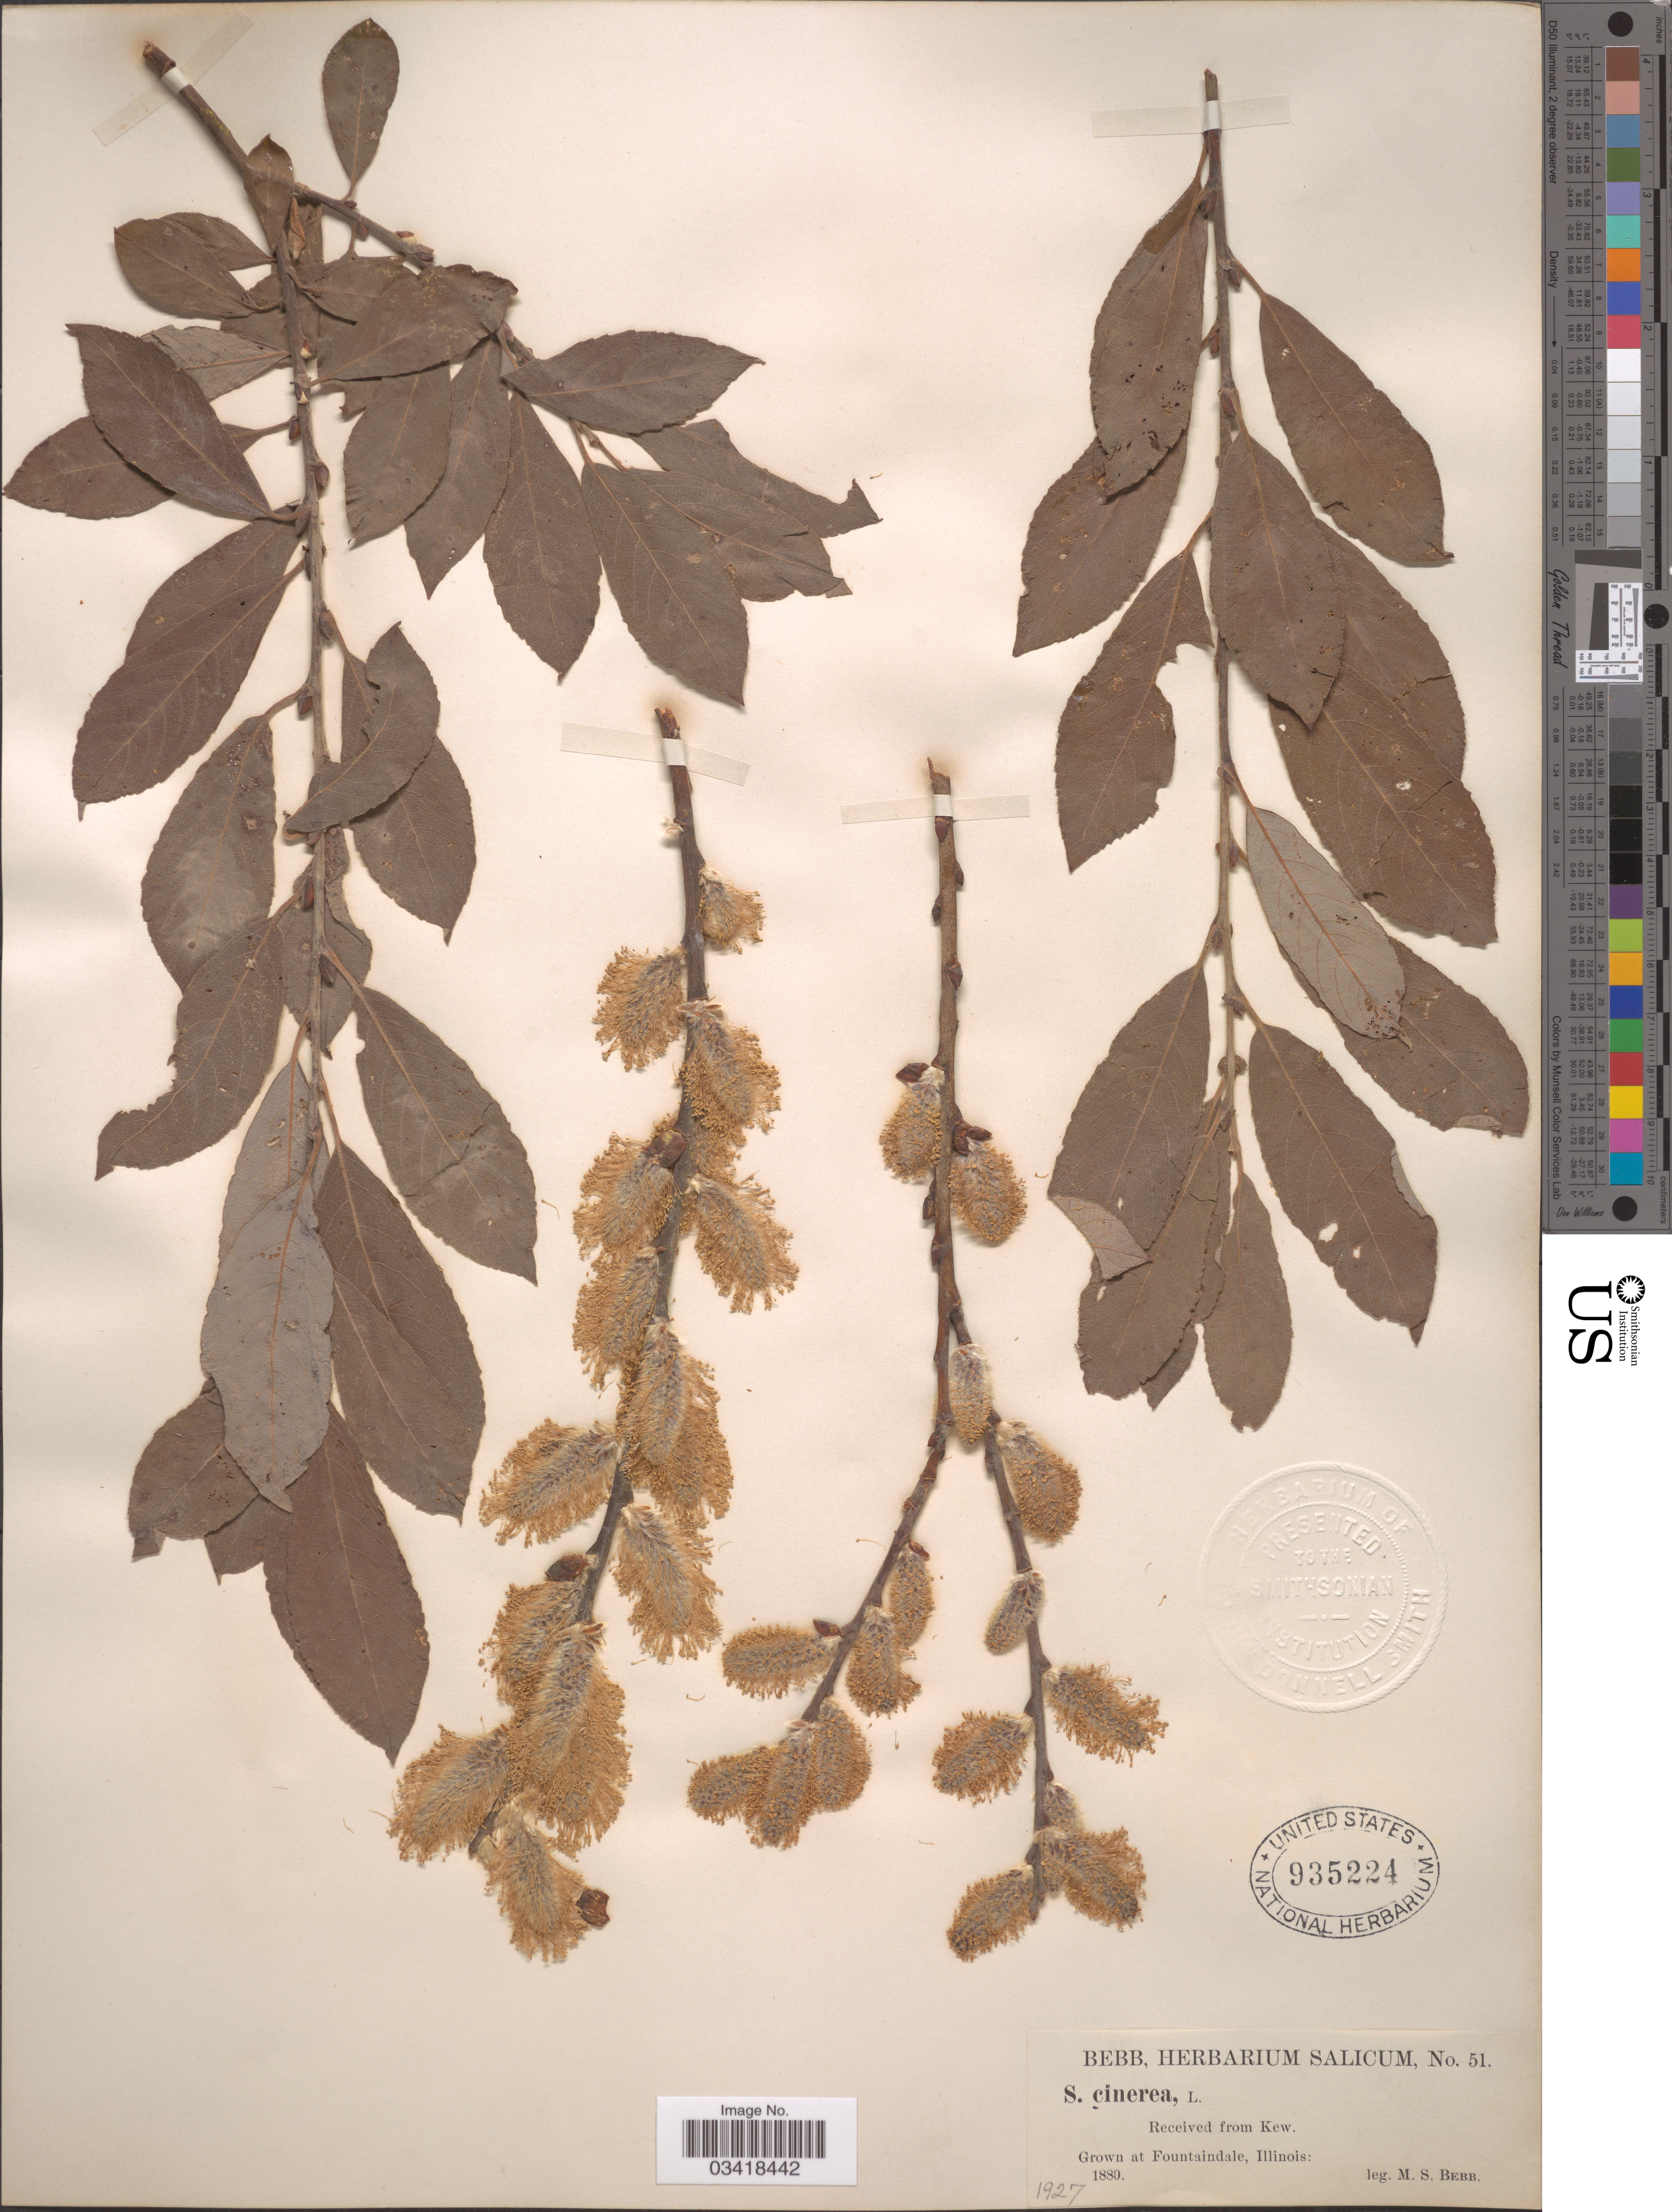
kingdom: Plantae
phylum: Tracheophyta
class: Magnoliopsida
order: Malpighiales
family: Salicaceae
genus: Salix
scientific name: Salix cinerea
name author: L.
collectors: M. Bebb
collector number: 51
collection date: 1880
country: United States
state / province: Illinois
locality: Fountaindale.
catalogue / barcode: US 935224